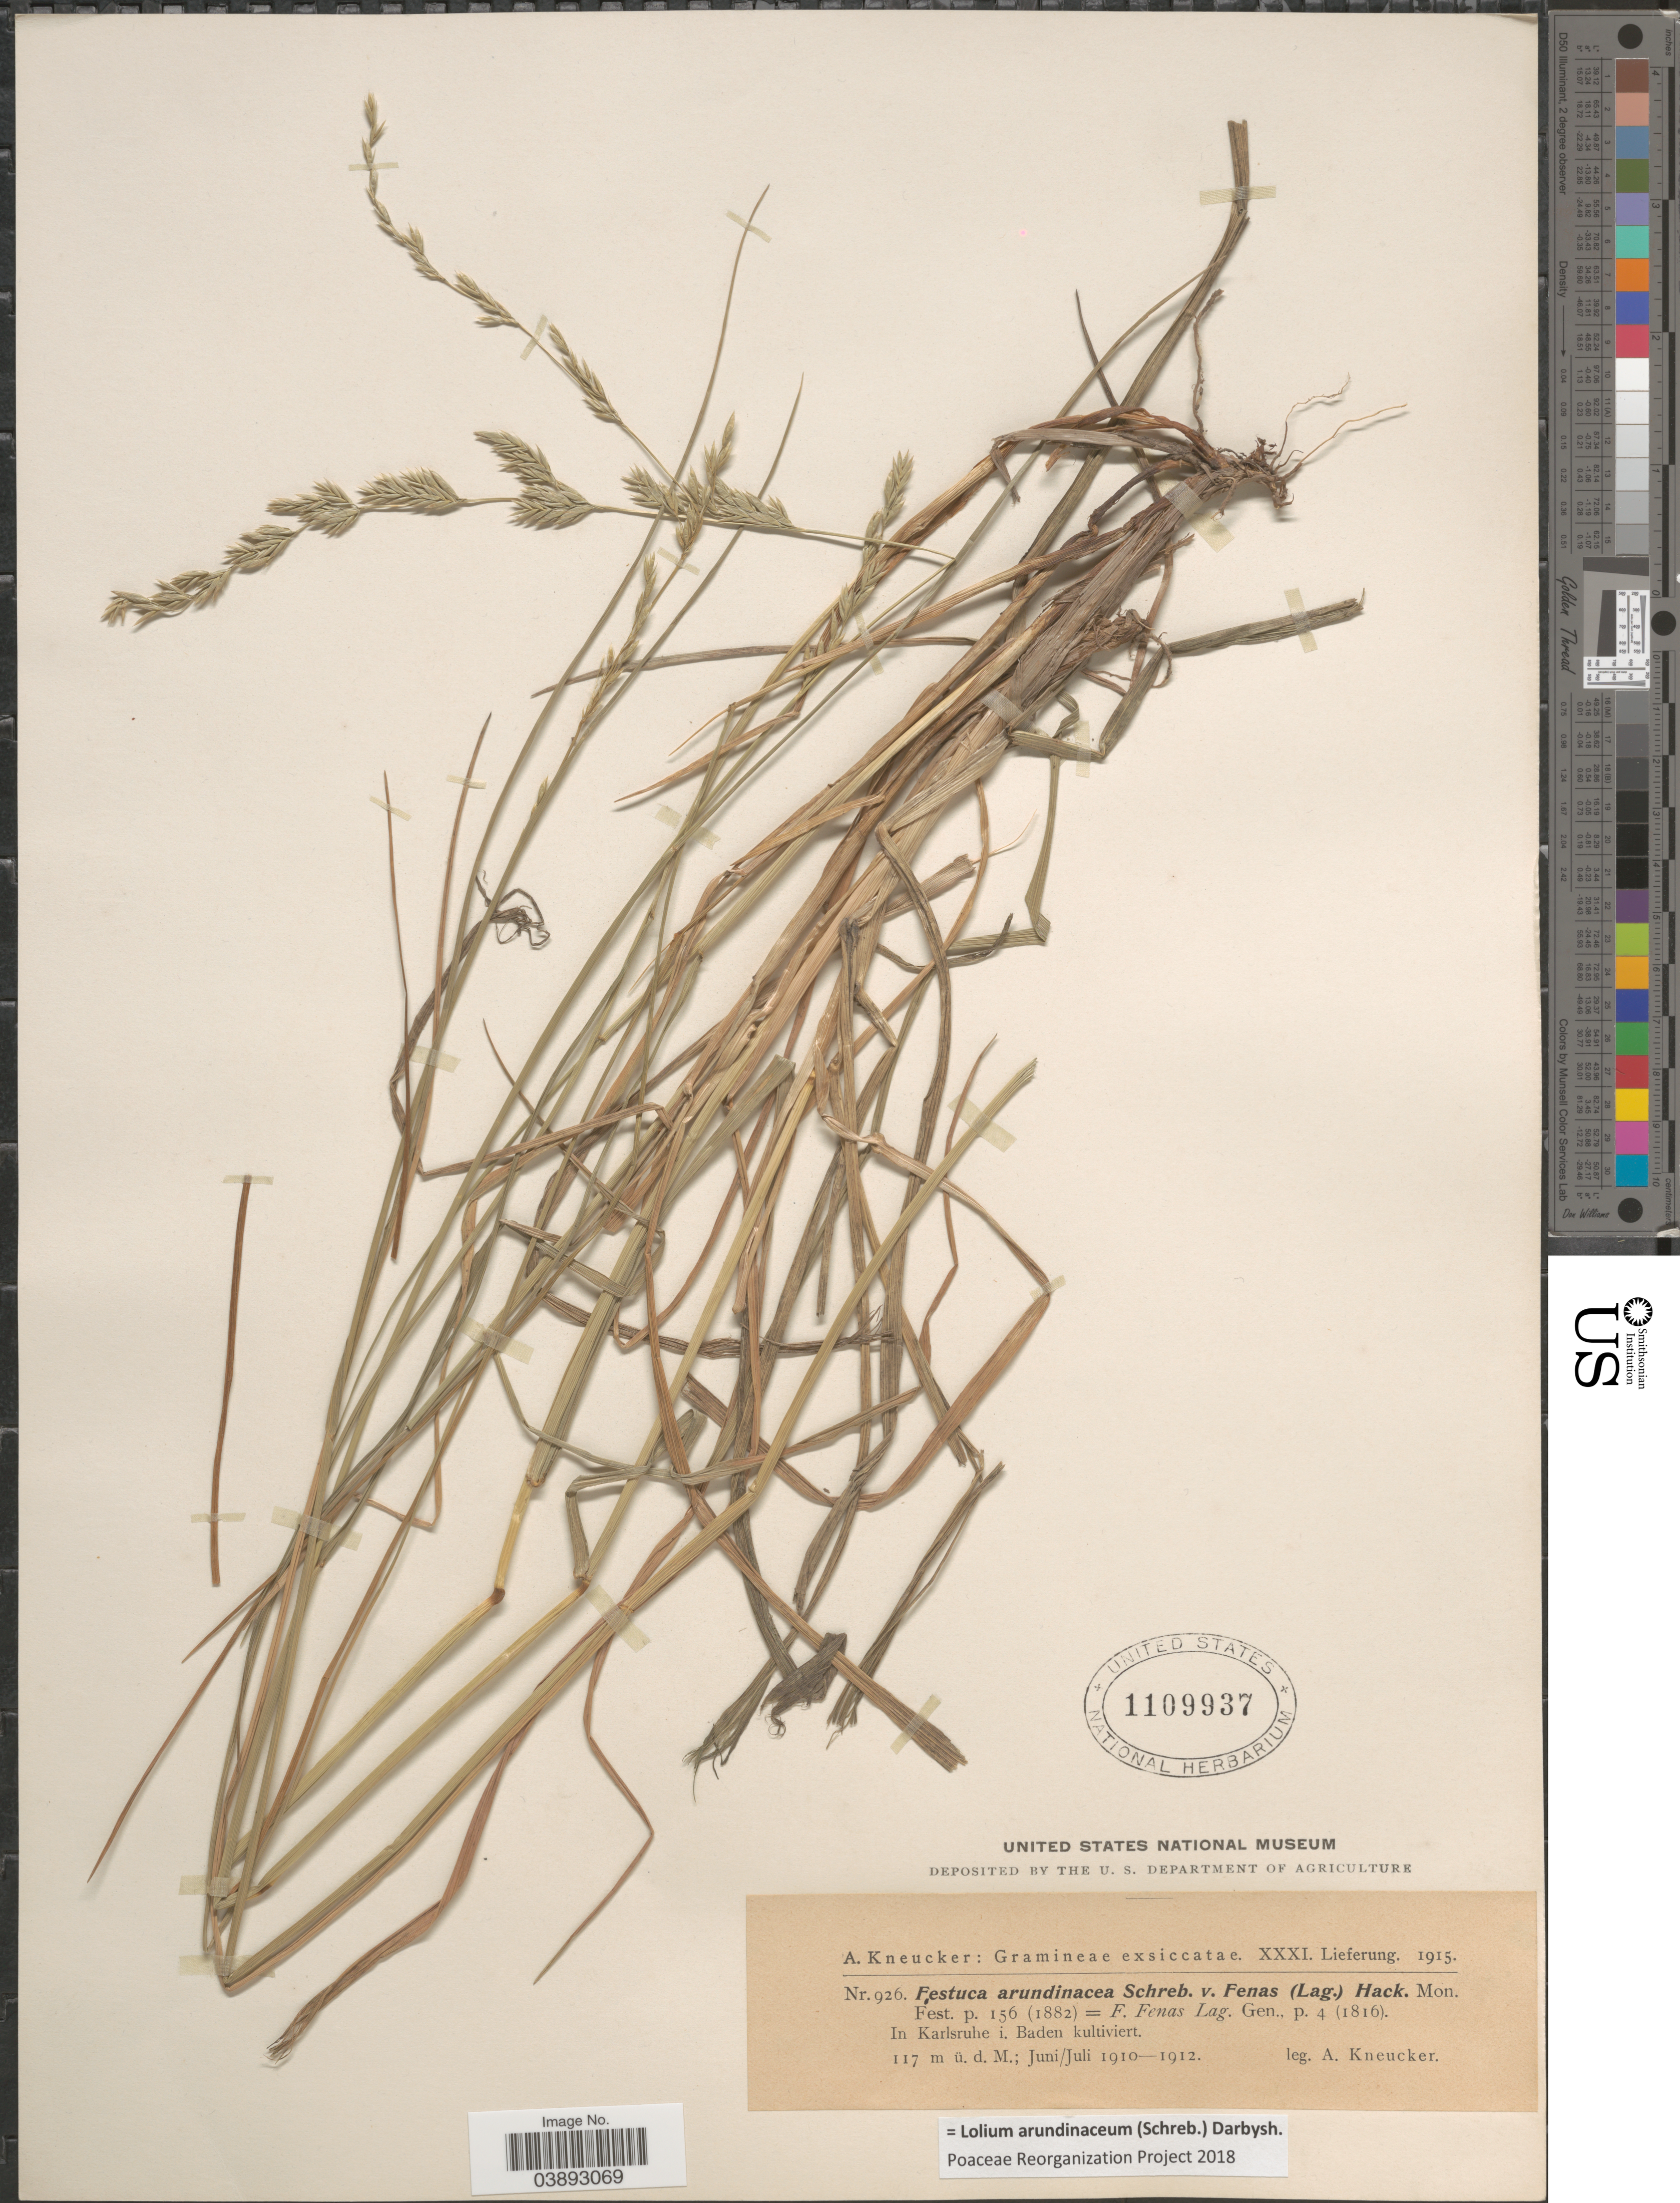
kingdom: Plantae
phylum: Tracheophyta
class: Liliopsida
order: Poales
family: Poaceae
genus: Lolium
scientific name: Lolium arundinaceum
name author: (Schreb.) Darbysh.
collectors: A. Kneucker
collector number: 926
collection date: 1910-06/1912-07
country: Germany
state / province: Baden-Württemberg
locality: In Karlsruhe i. Baden.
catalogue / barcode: US 1109937